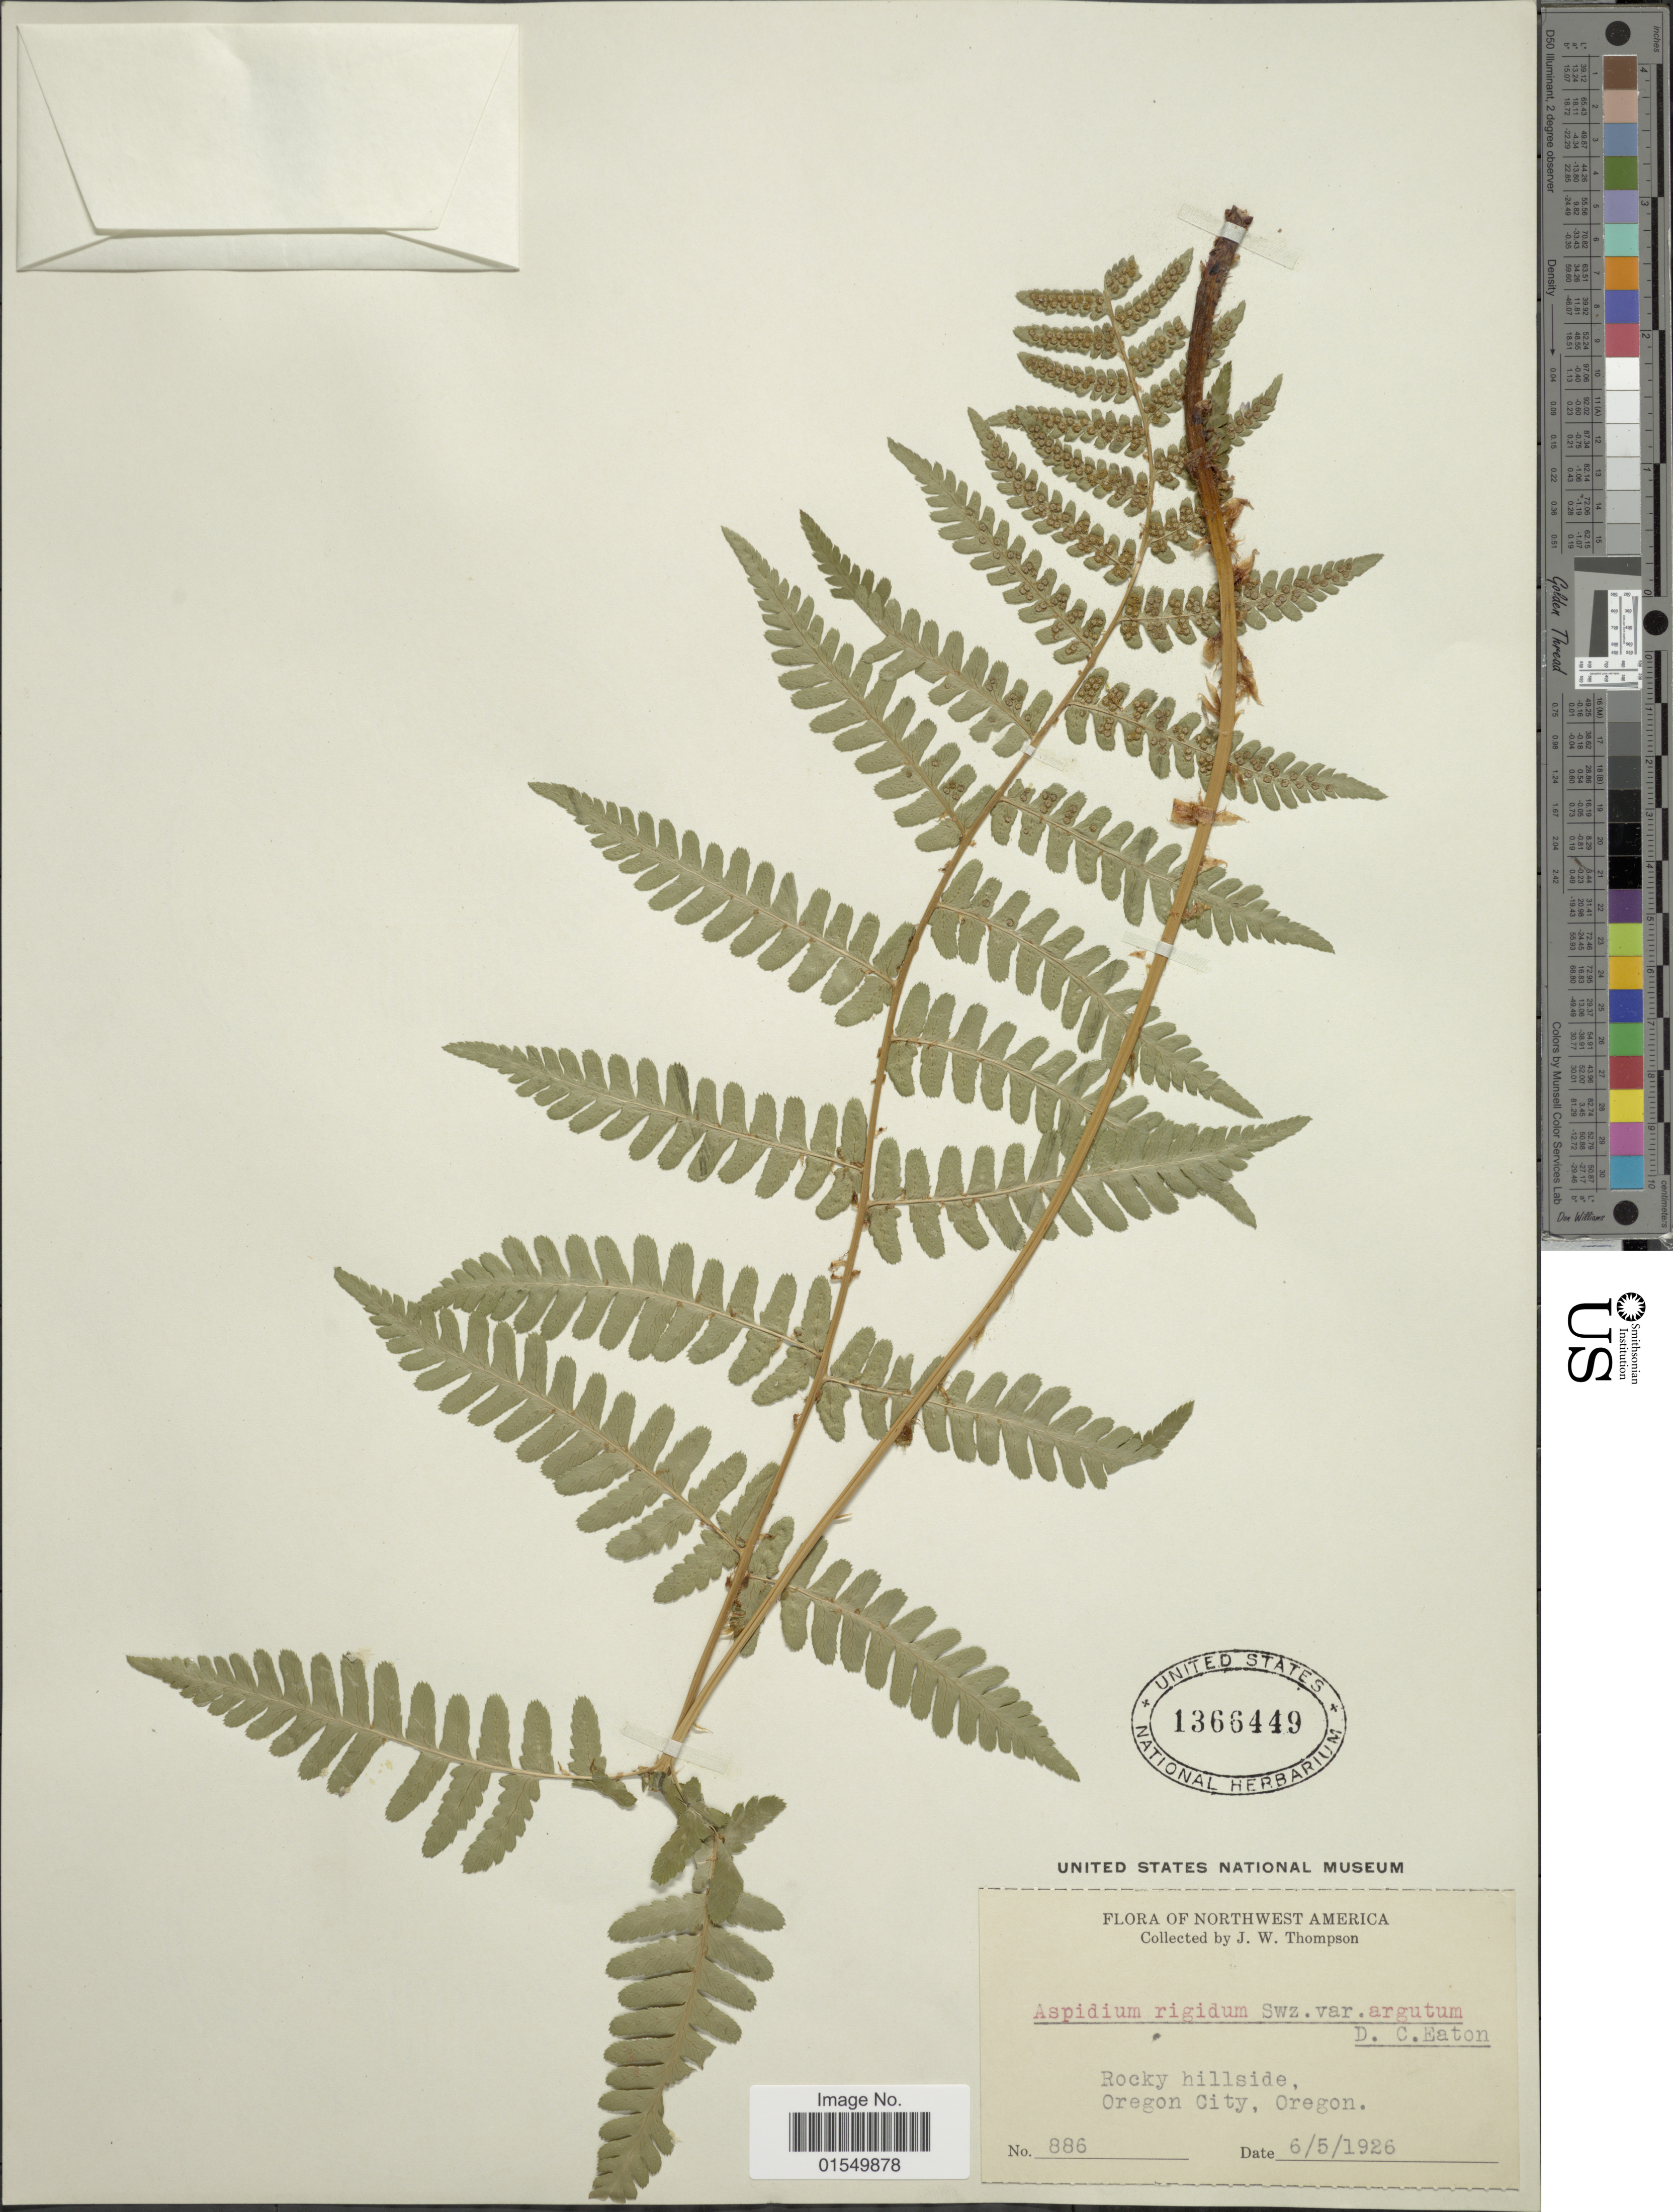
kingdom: Plantae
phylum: Tracheophyta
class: Polypodiopsida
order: Polypodiales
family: Dryopteridaceae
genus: Dryopteris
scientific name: Dryopteris arguta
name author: (Kaulf.) Maxon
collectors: J. W. Thompson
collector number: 886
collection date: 1926-06-05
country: United States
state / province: Oregon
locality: Northwest America, Oregon City, Oregon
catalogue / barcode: US 1366449